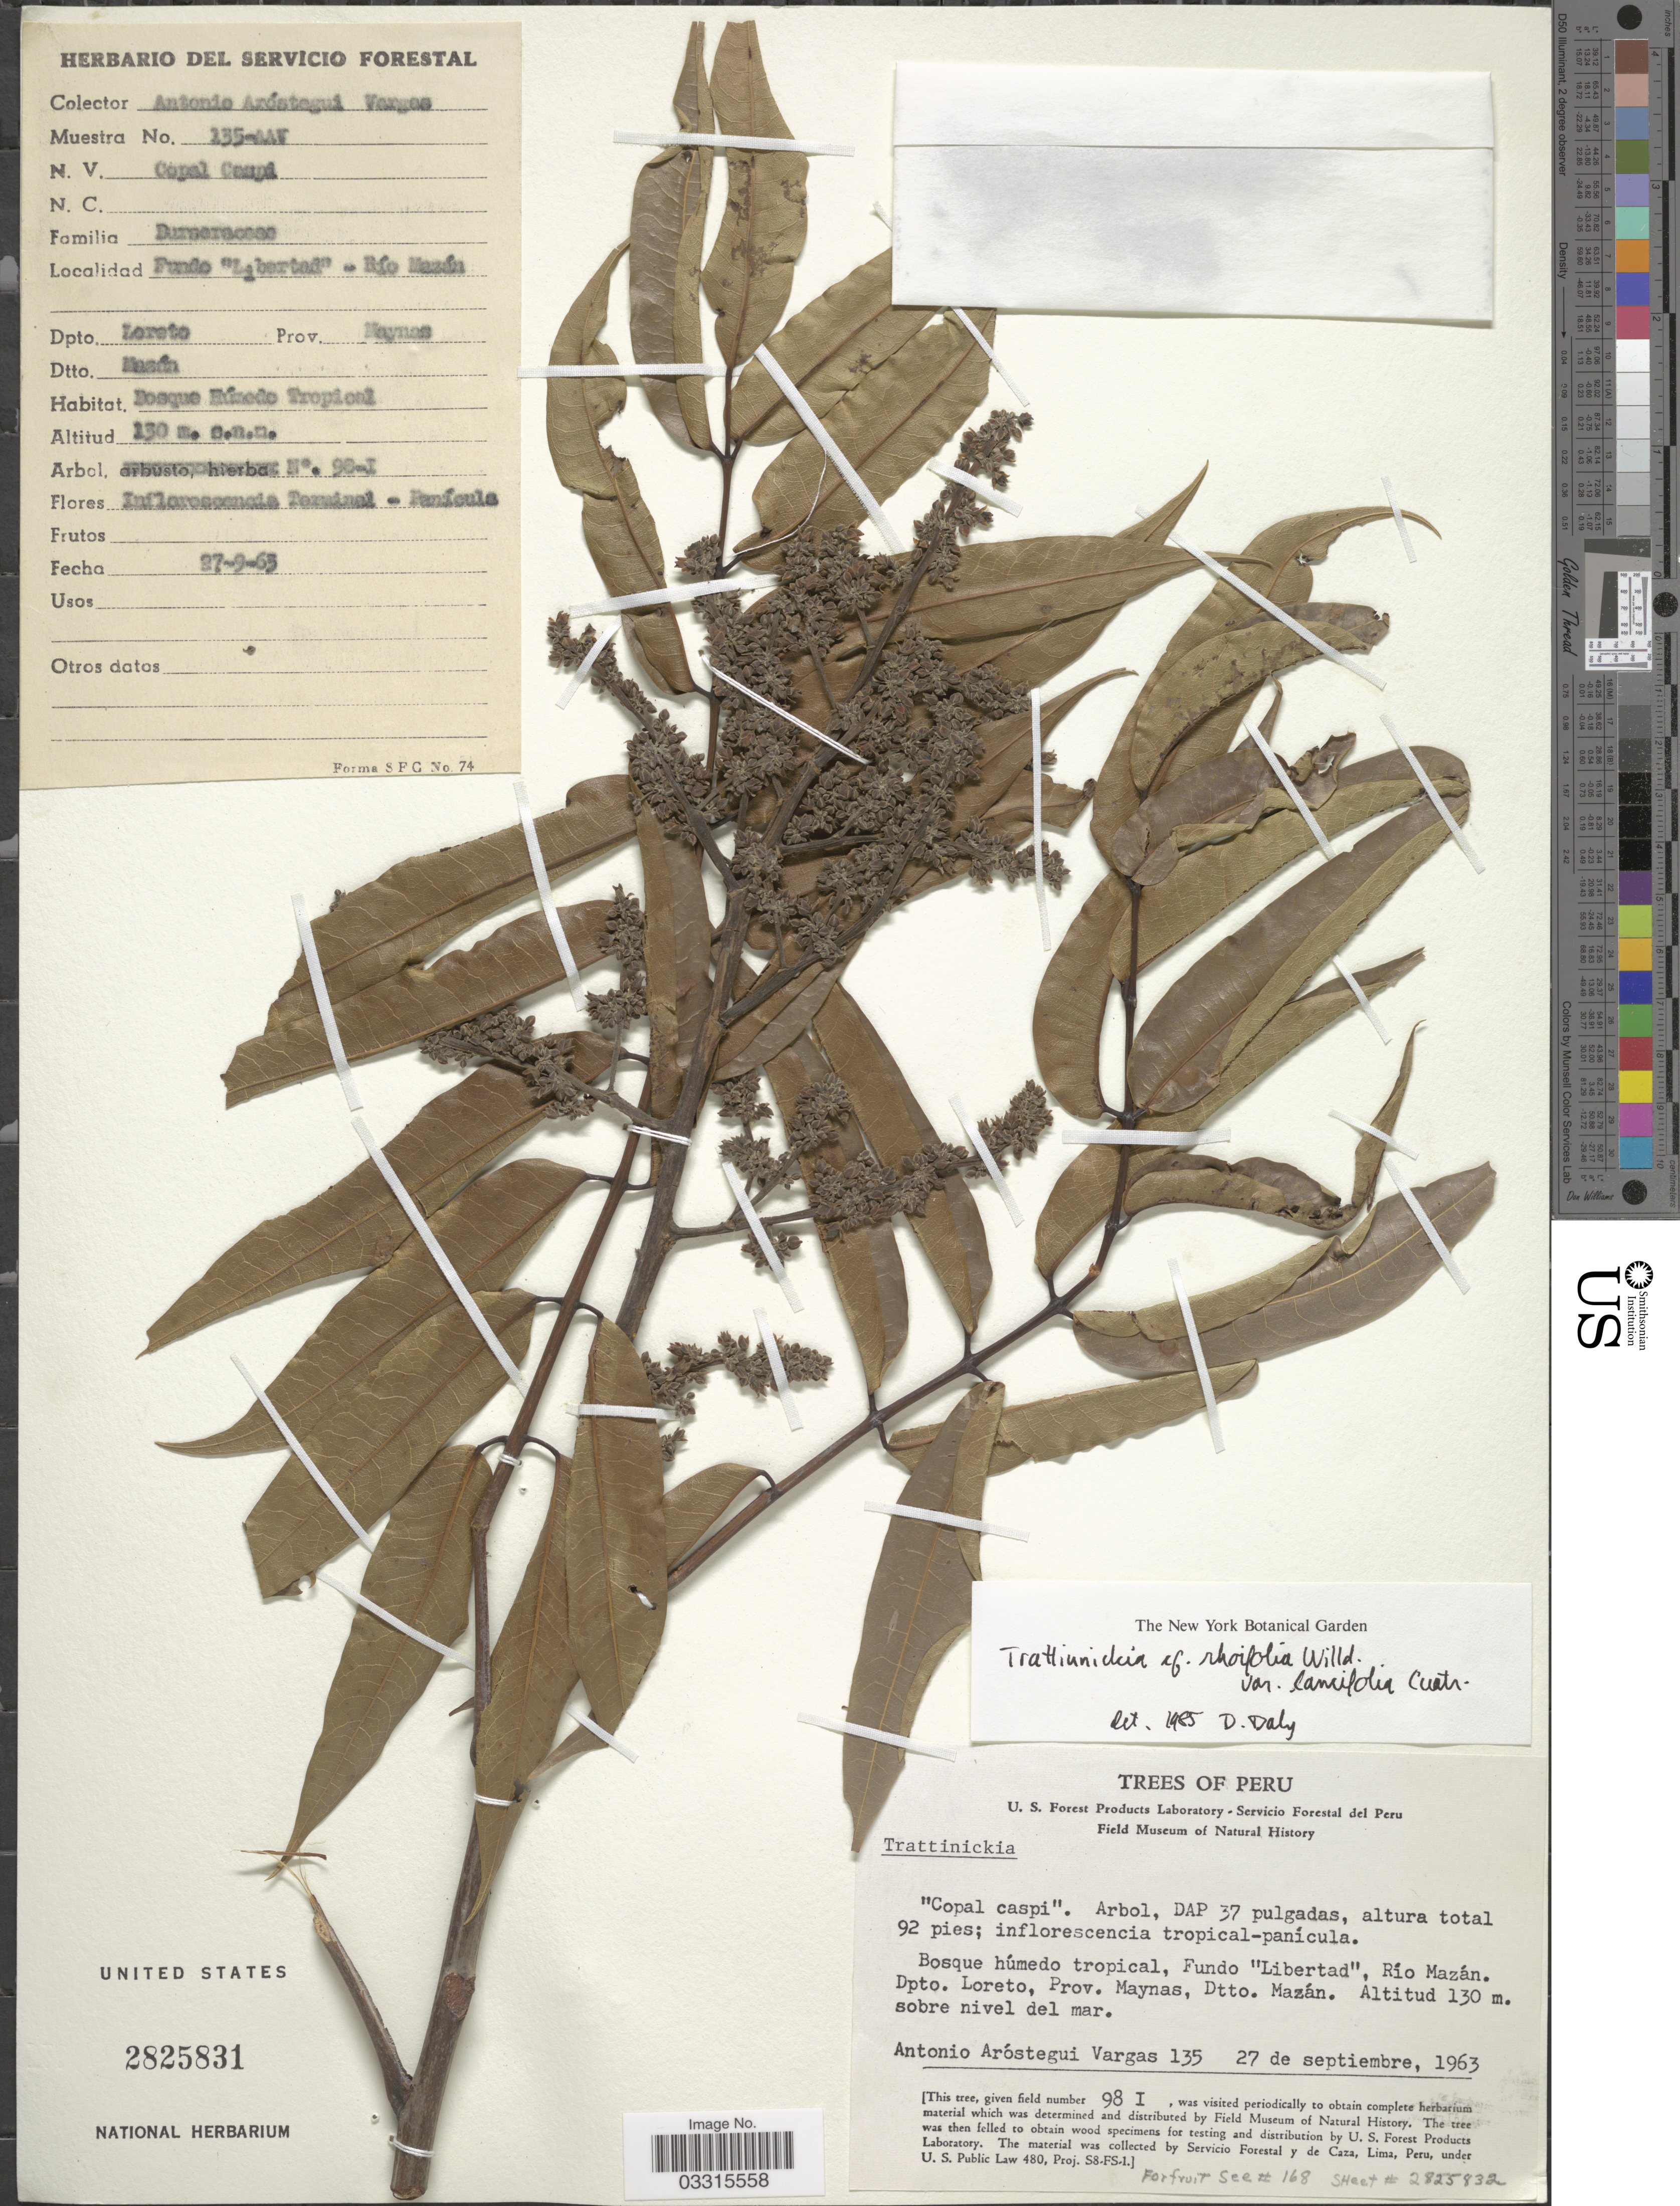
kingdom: Plantae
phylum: Tracheophyta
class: Magnoliopsida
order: Sapindales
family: Burseraceae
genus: Trattinnickia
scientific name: Trattinnickia rhoifolia var. lancifolia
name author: Cuatrec.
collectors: A. Aróstegui V.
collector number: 135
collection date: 1963-09-27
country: Peru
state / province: Loreto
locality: Fundo "Libertad", Río Mazán. Dpto. Loreto, Prov. Maynas, Dtto. Mazán.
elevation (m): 130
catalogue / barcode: US 2825831